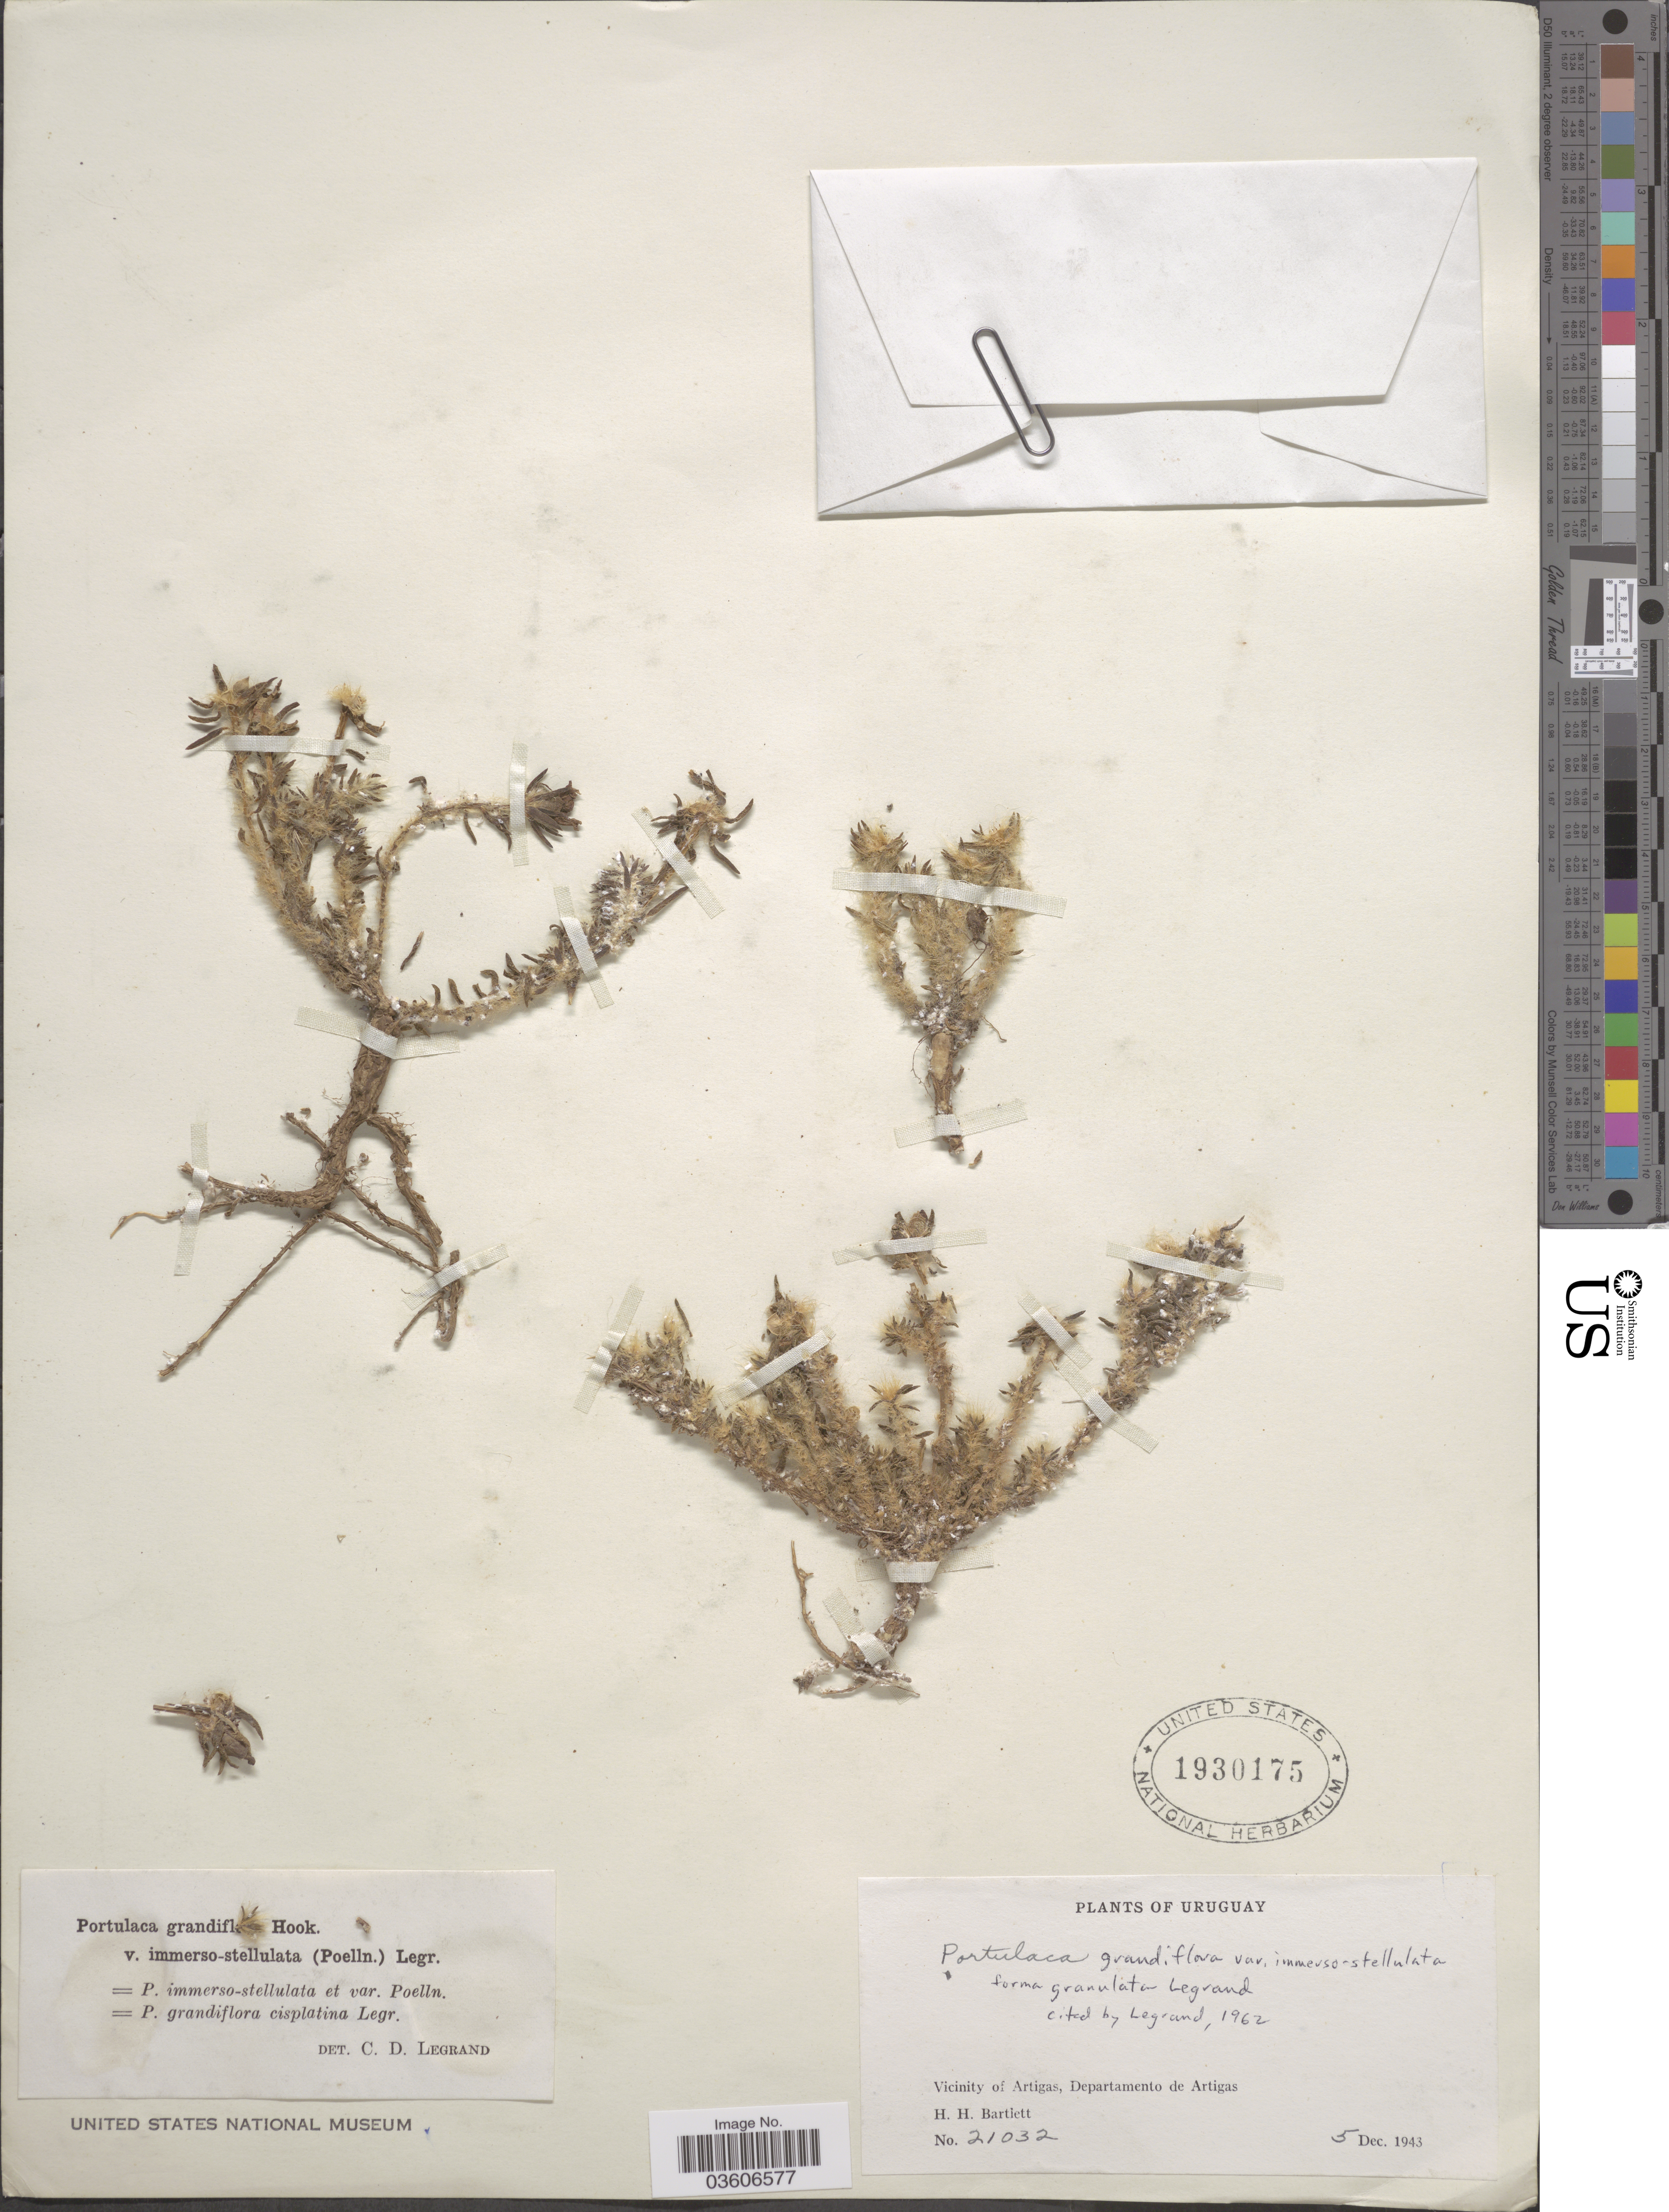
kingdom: Plantae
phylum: Tracheophyta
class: Magnoliopsida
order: Caryophyllales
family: Portulacaceae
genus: Portulaca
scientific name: Portulaca grandiflora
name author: Hook.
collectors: H. H. Bartlett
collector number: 21032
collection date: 1943-12-05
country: Uruguay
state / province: Artigas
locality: Vicinity of Artigas, Departamento de Artigas.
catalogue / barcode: US 1930175